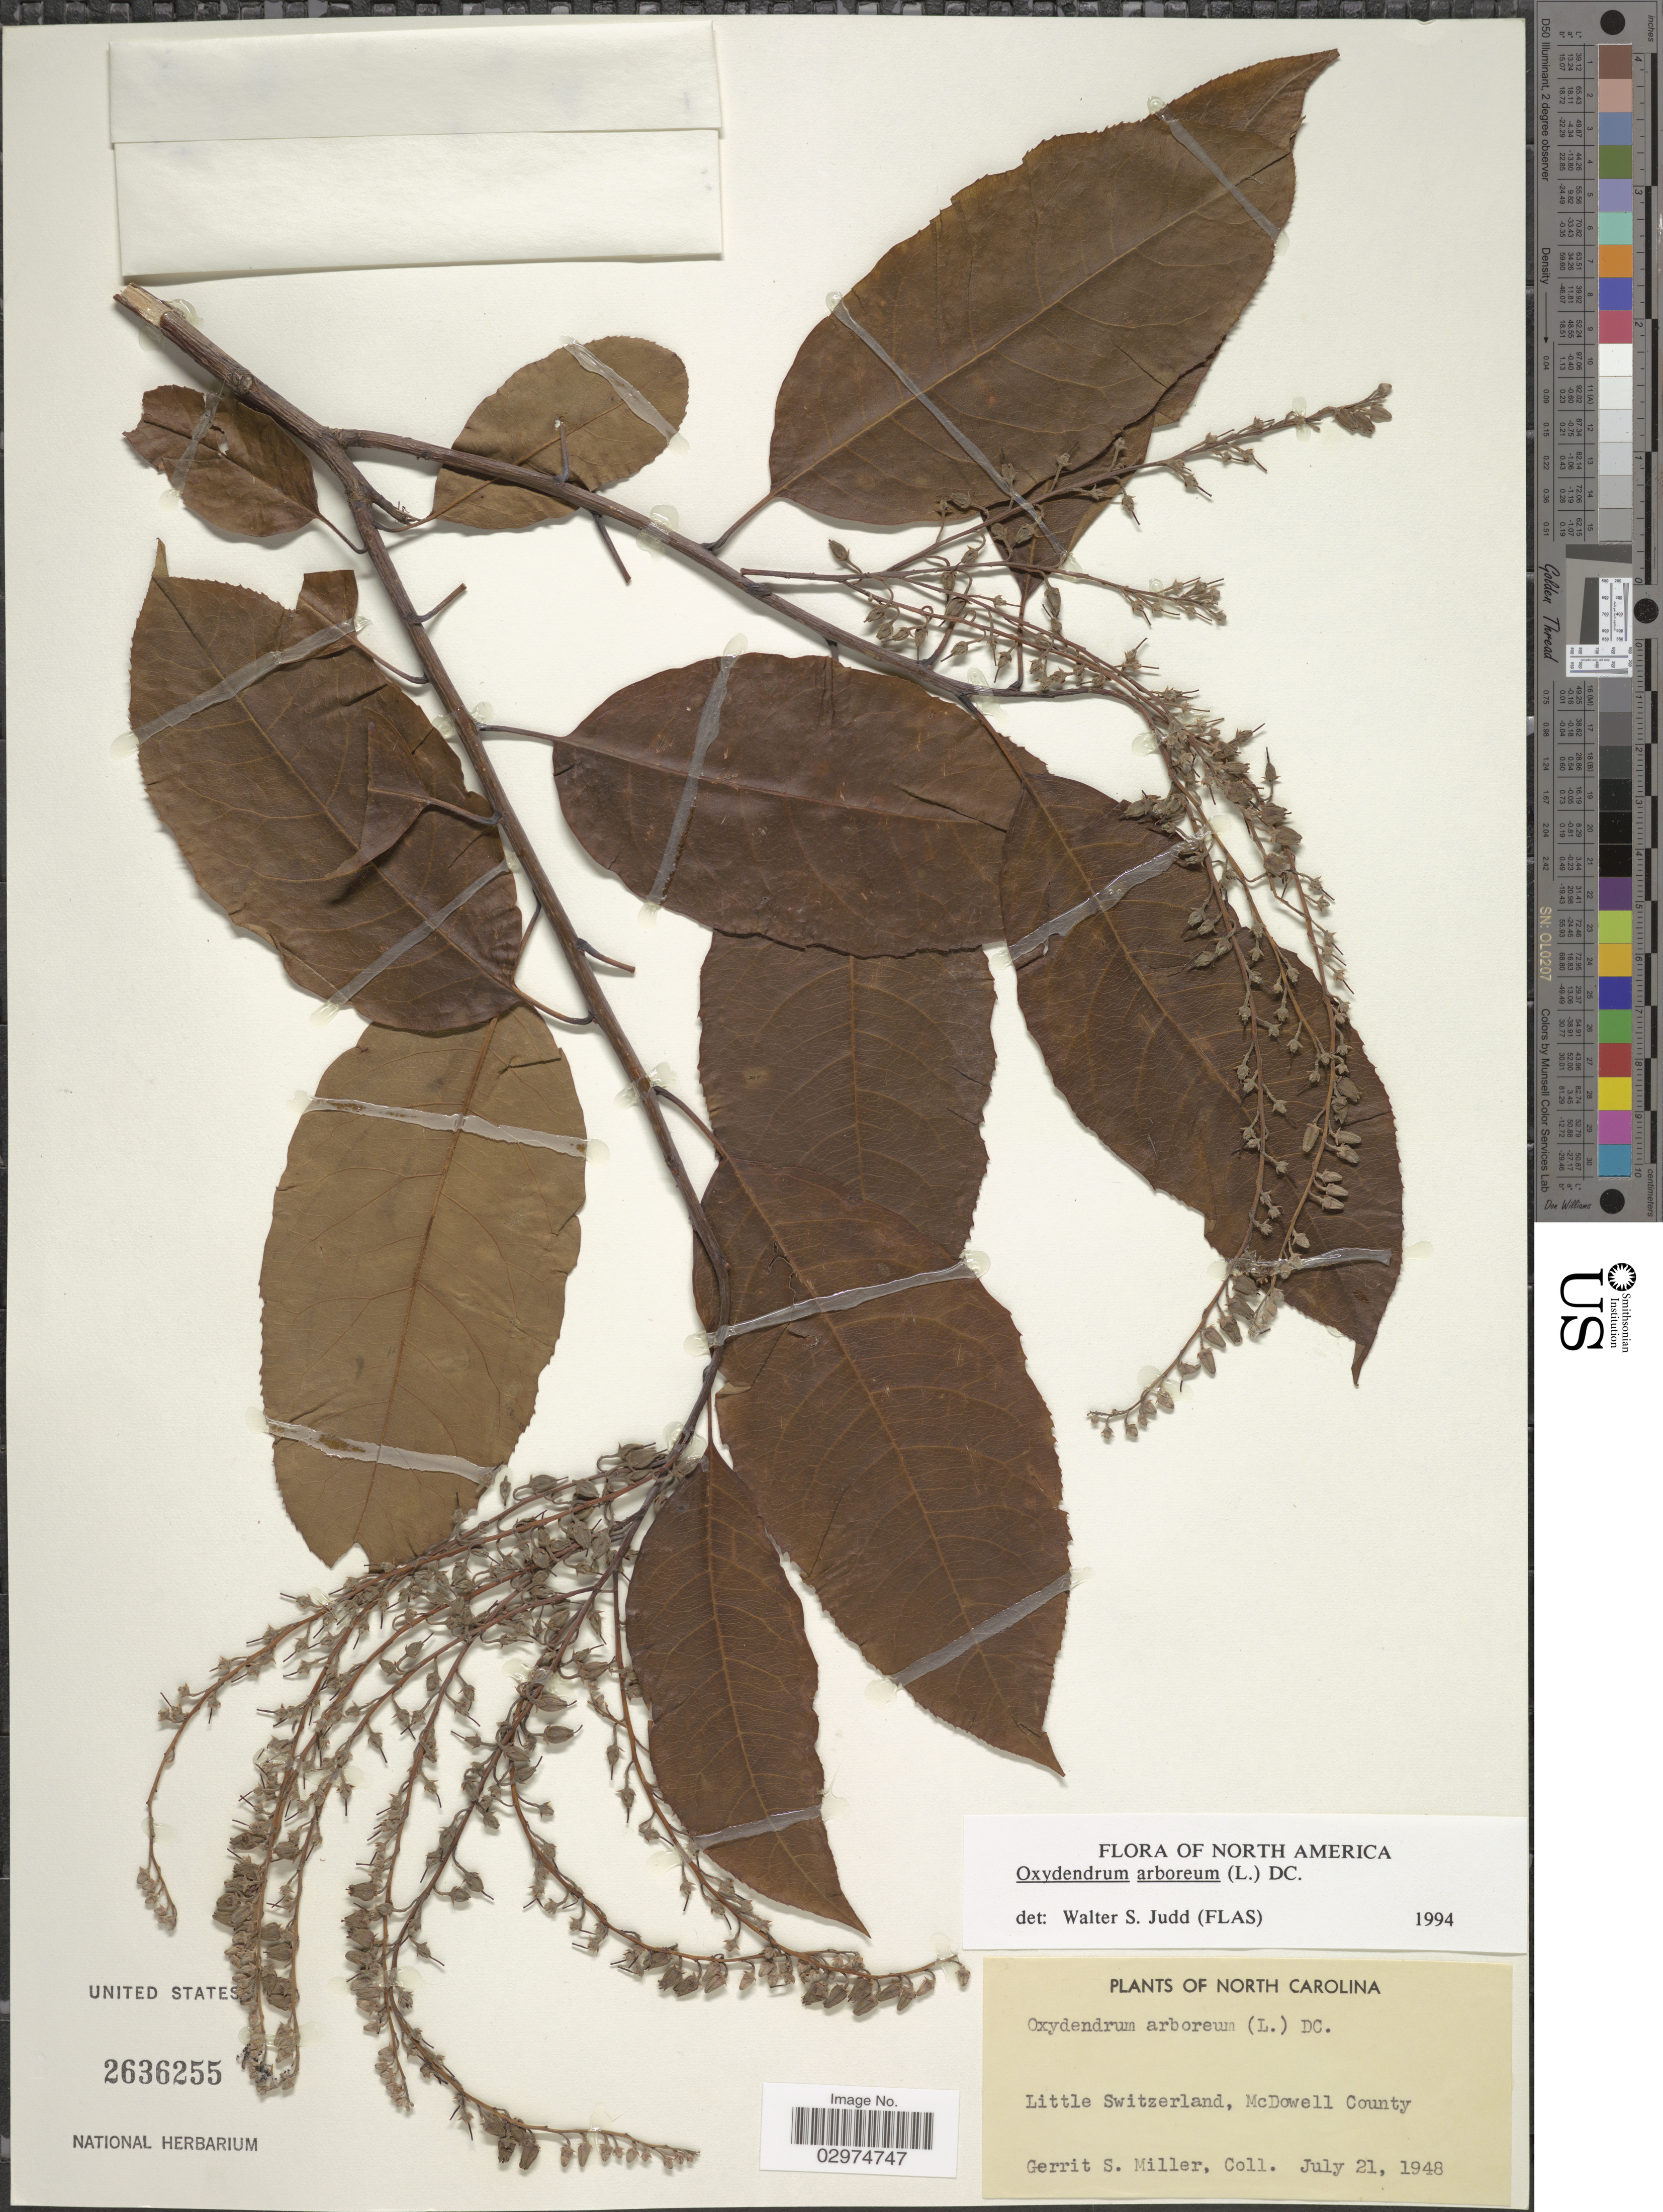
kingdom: Plantae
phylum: Tracheophyta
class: Magnoliopsida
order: Ericales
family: Ericaceae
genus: Oxydendrum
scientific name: Oxydendrum arboreum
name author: (L.) DC.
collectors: G. S. Miller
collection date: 1948-07-21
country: United States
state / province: North Carolina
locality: Little Switzerland, McDowell County.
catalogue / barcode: US 2636255